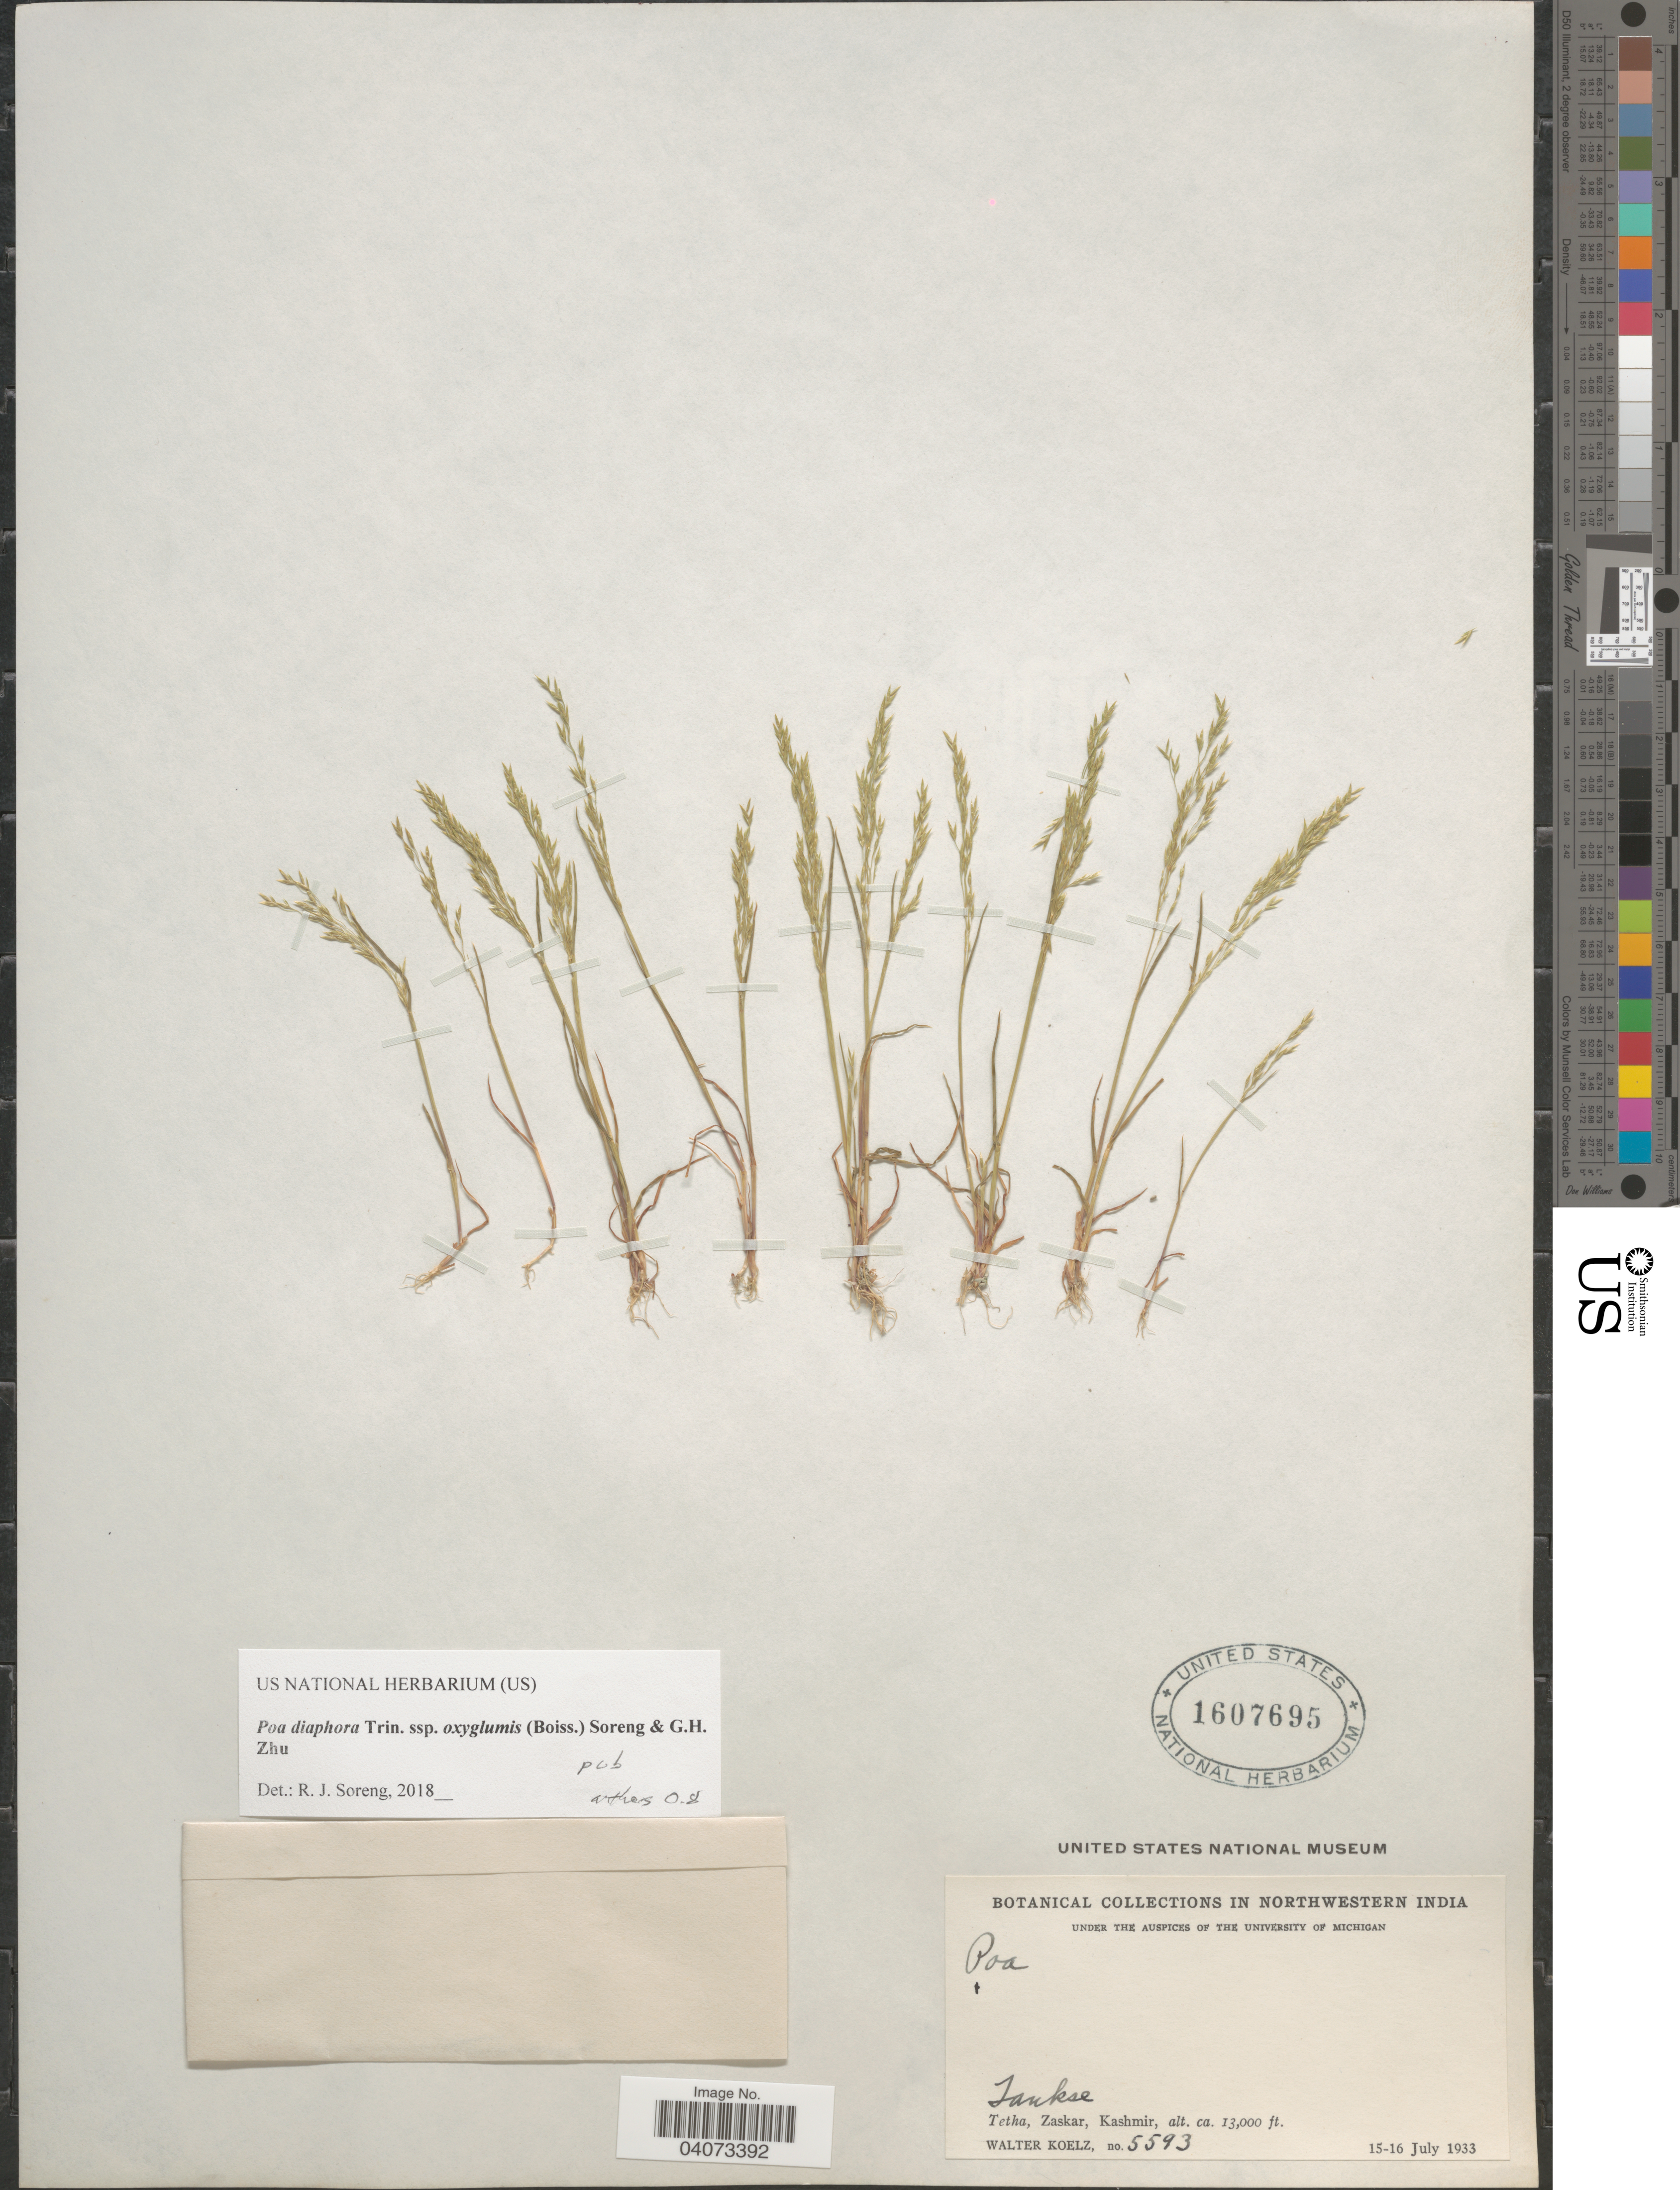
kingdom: Plantae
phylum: Tracheophyta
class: Liliopsida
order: Poales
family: Poaceae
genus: Poa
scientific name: Poa diaphora subsp. oxyglumis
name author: (Boiss.) Soreng & G.H. Zhu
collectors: W. N. Koelz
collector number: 5593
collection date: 1933-07-15/1933-07-16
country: India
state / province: Jammu and Kashmir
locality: Northwestern India. Tankse. Tetha, Zaskar, Kashmir.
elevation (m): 3962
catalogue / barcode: US 1607695